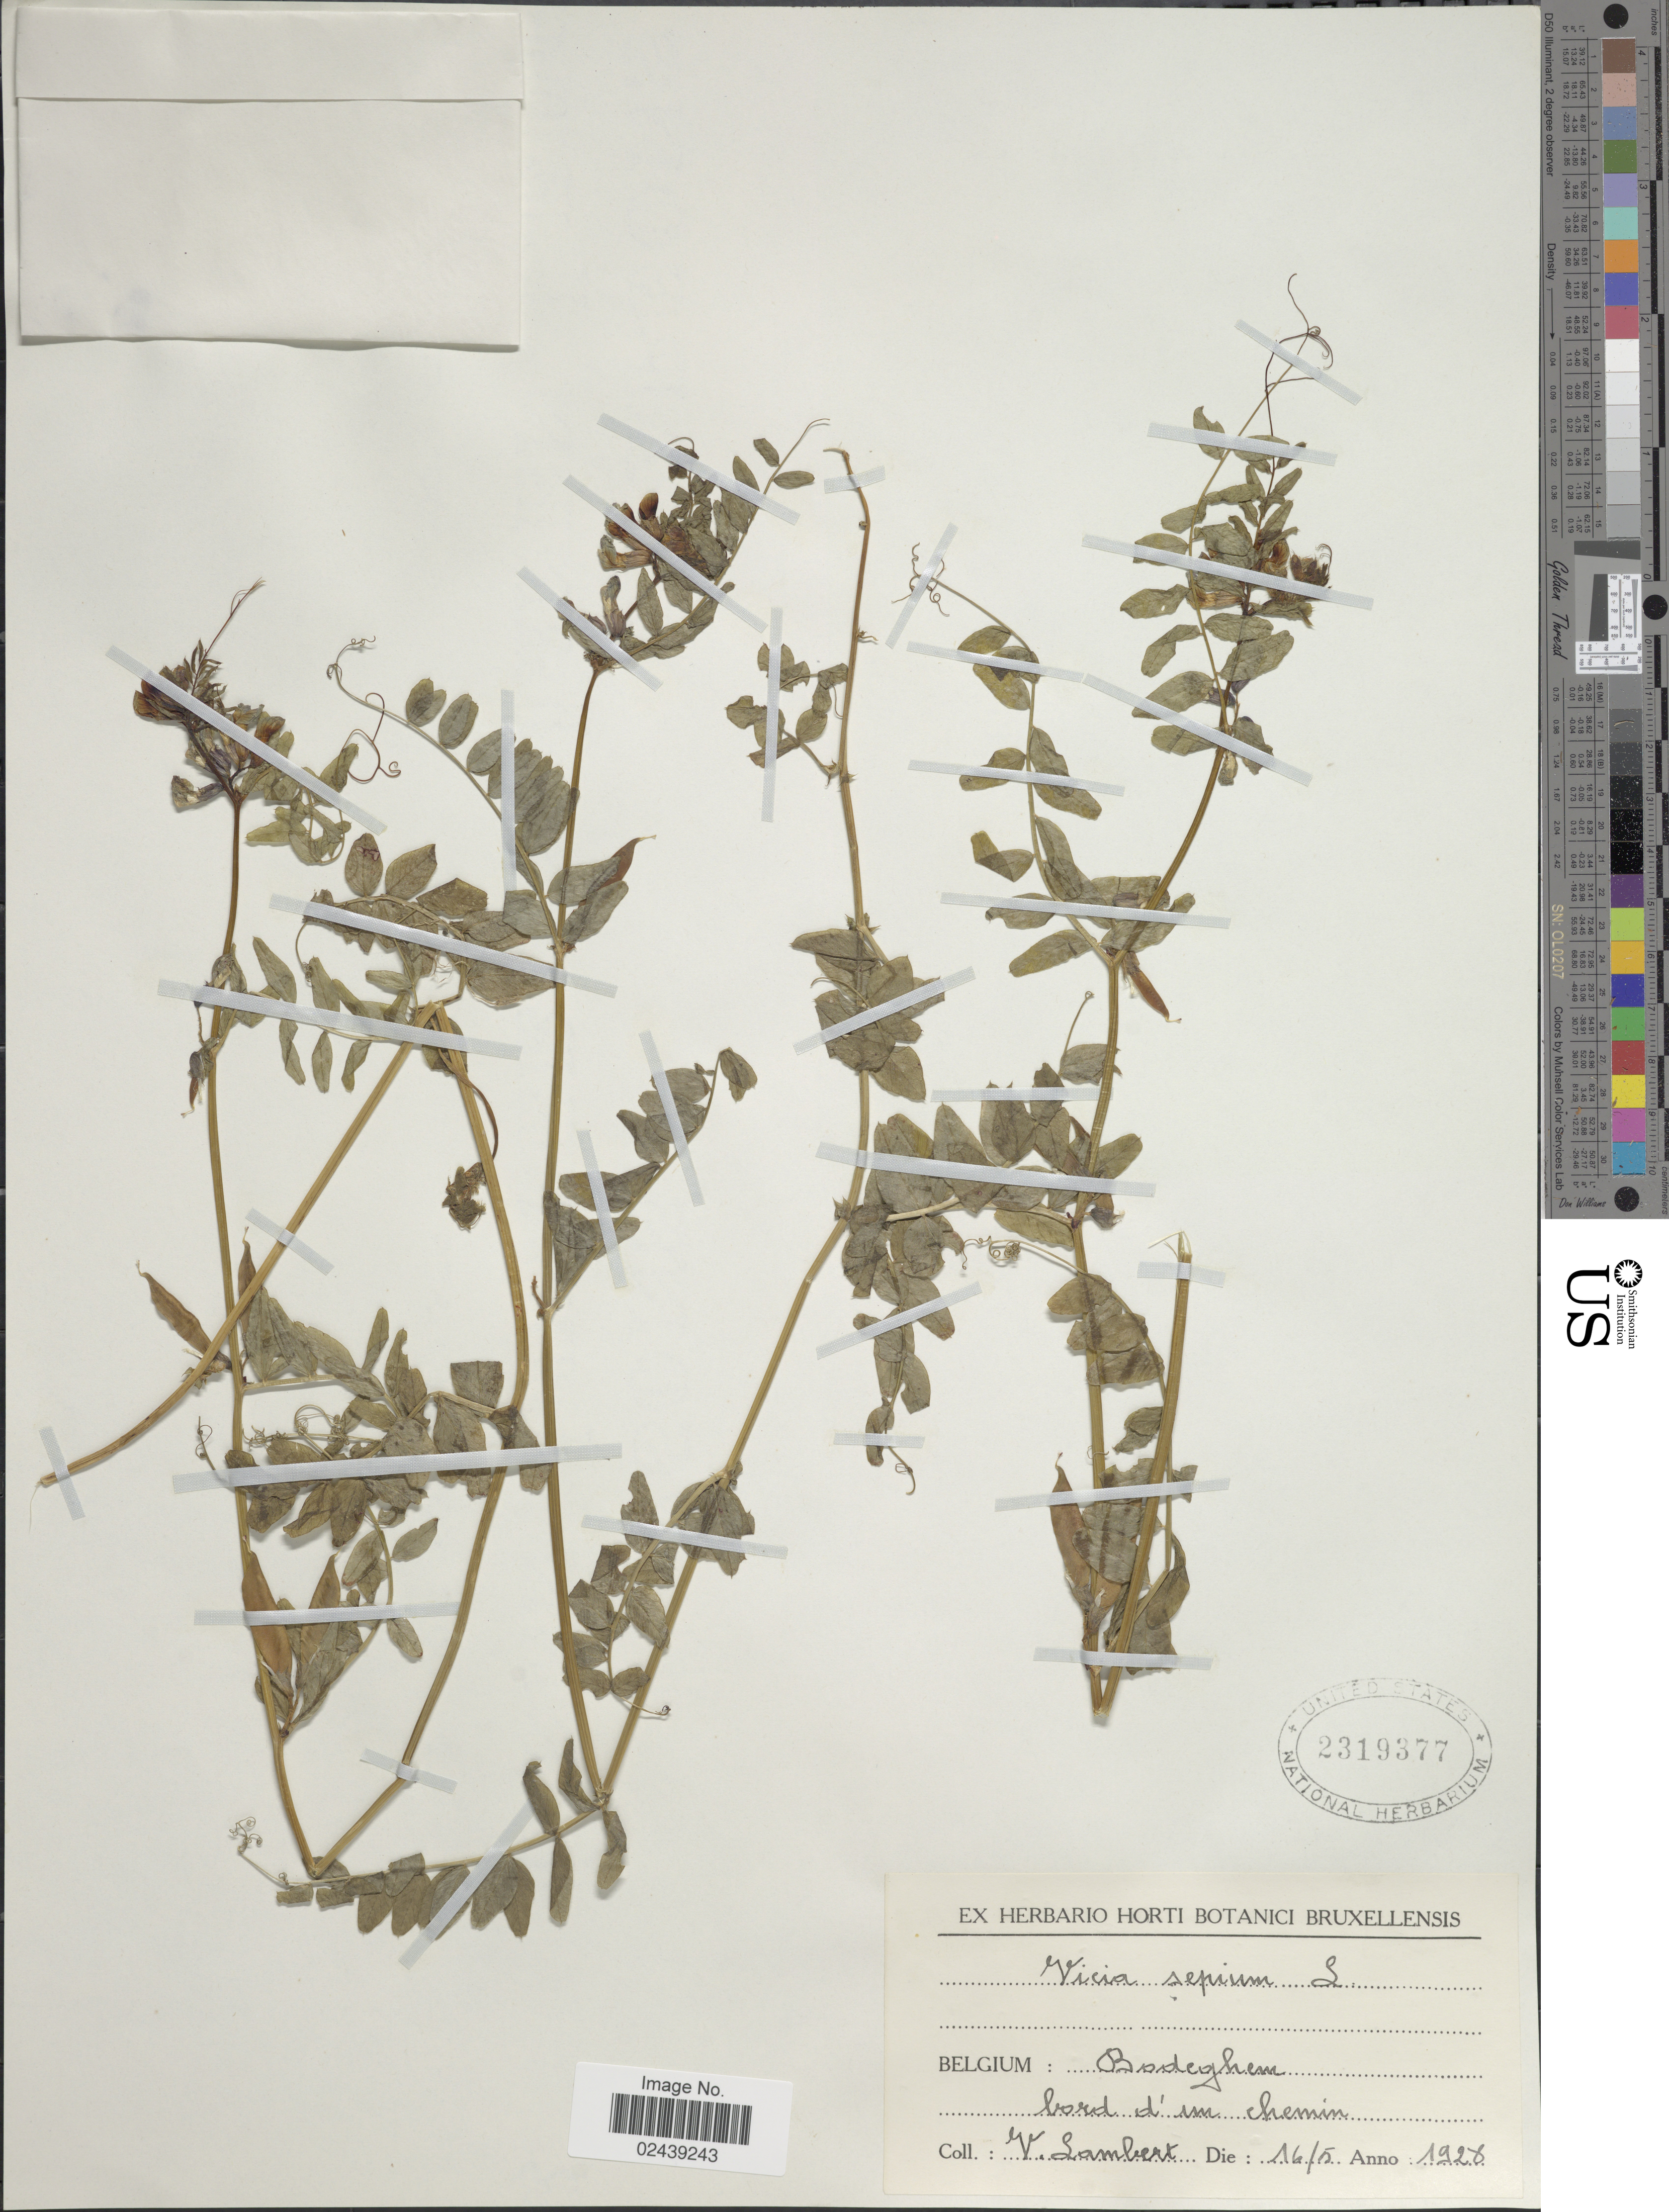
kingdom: Plantae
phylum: Tracheophyta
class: Magnoliopsida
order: Fabales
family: Fabaceae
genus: Vicia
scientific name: Vicia sepium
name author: L.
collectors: V. Lambert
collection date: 1928-05-16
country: Belgium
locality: Bodeghem bord d'un chemin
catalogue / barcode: US 2319377